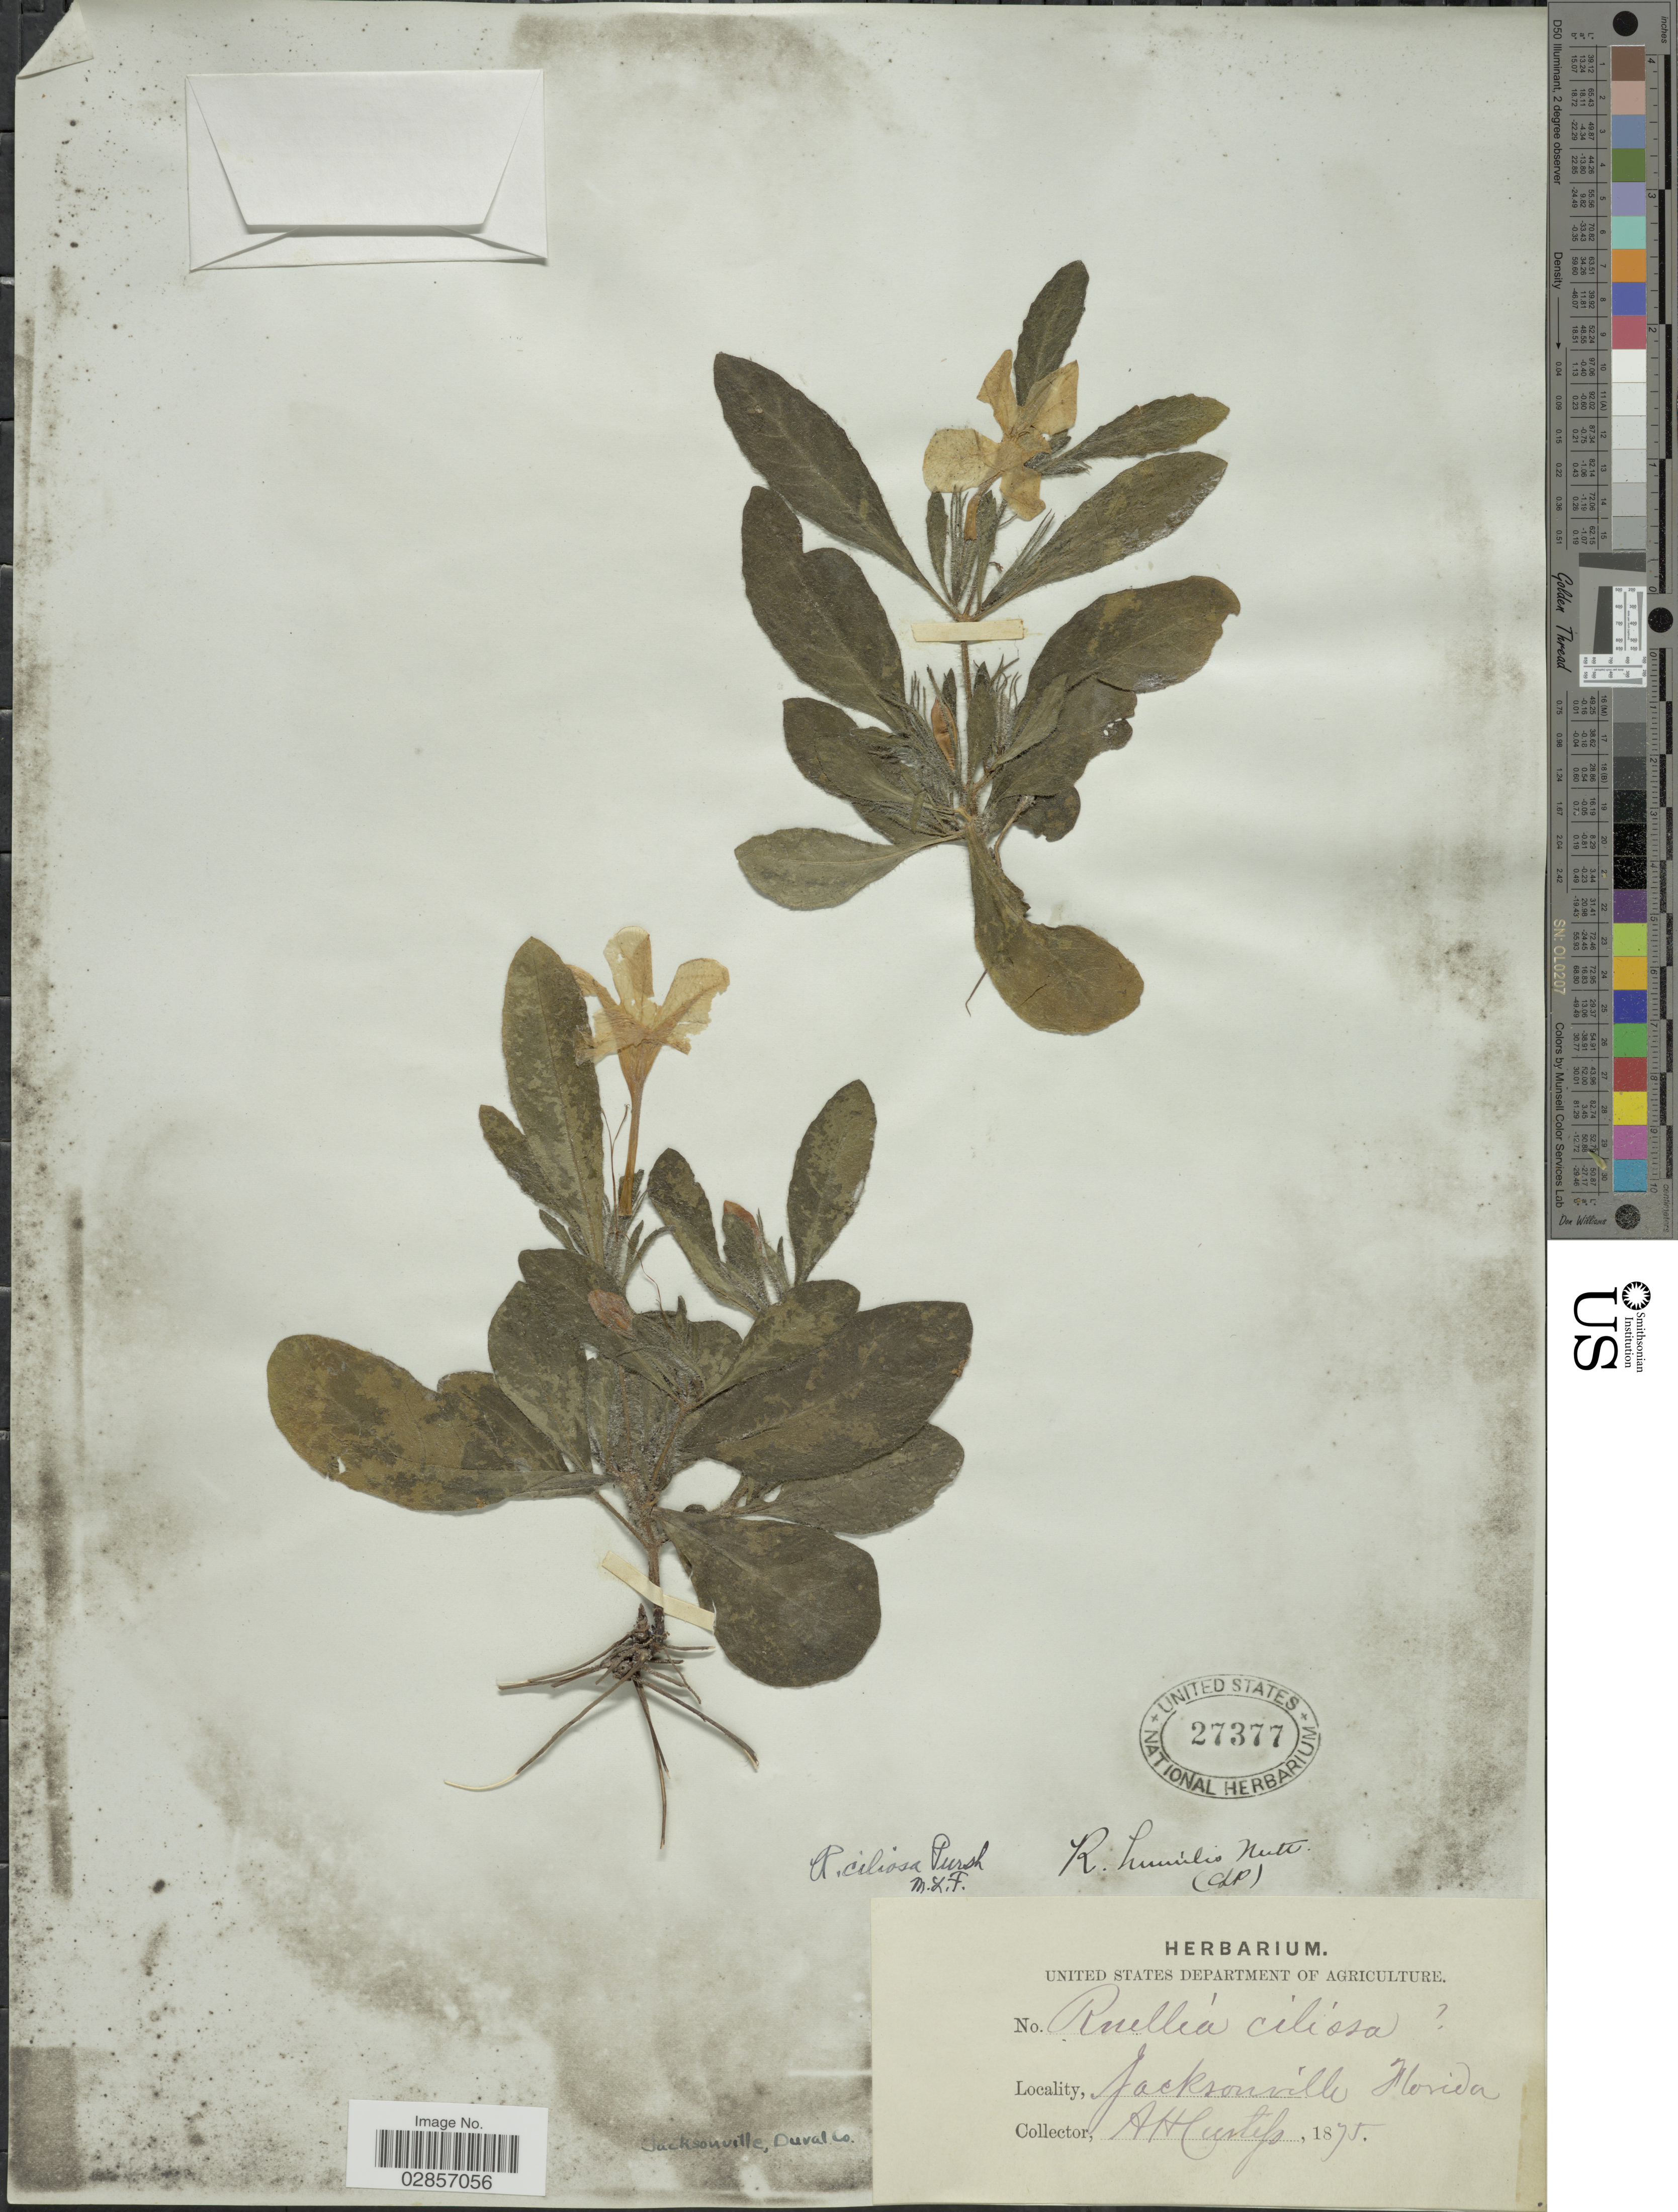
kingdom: Plantae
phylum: Tracheophyta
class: Magnoliopsida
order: Lamiales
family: Acanthaceae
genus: Ruellia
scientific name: Ruellia ciliosa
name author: Pursh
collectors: A. H. Curtiss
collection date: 1875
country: United States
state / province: Florida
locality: Jacksonville, Duval Co.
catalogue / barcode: US 27377